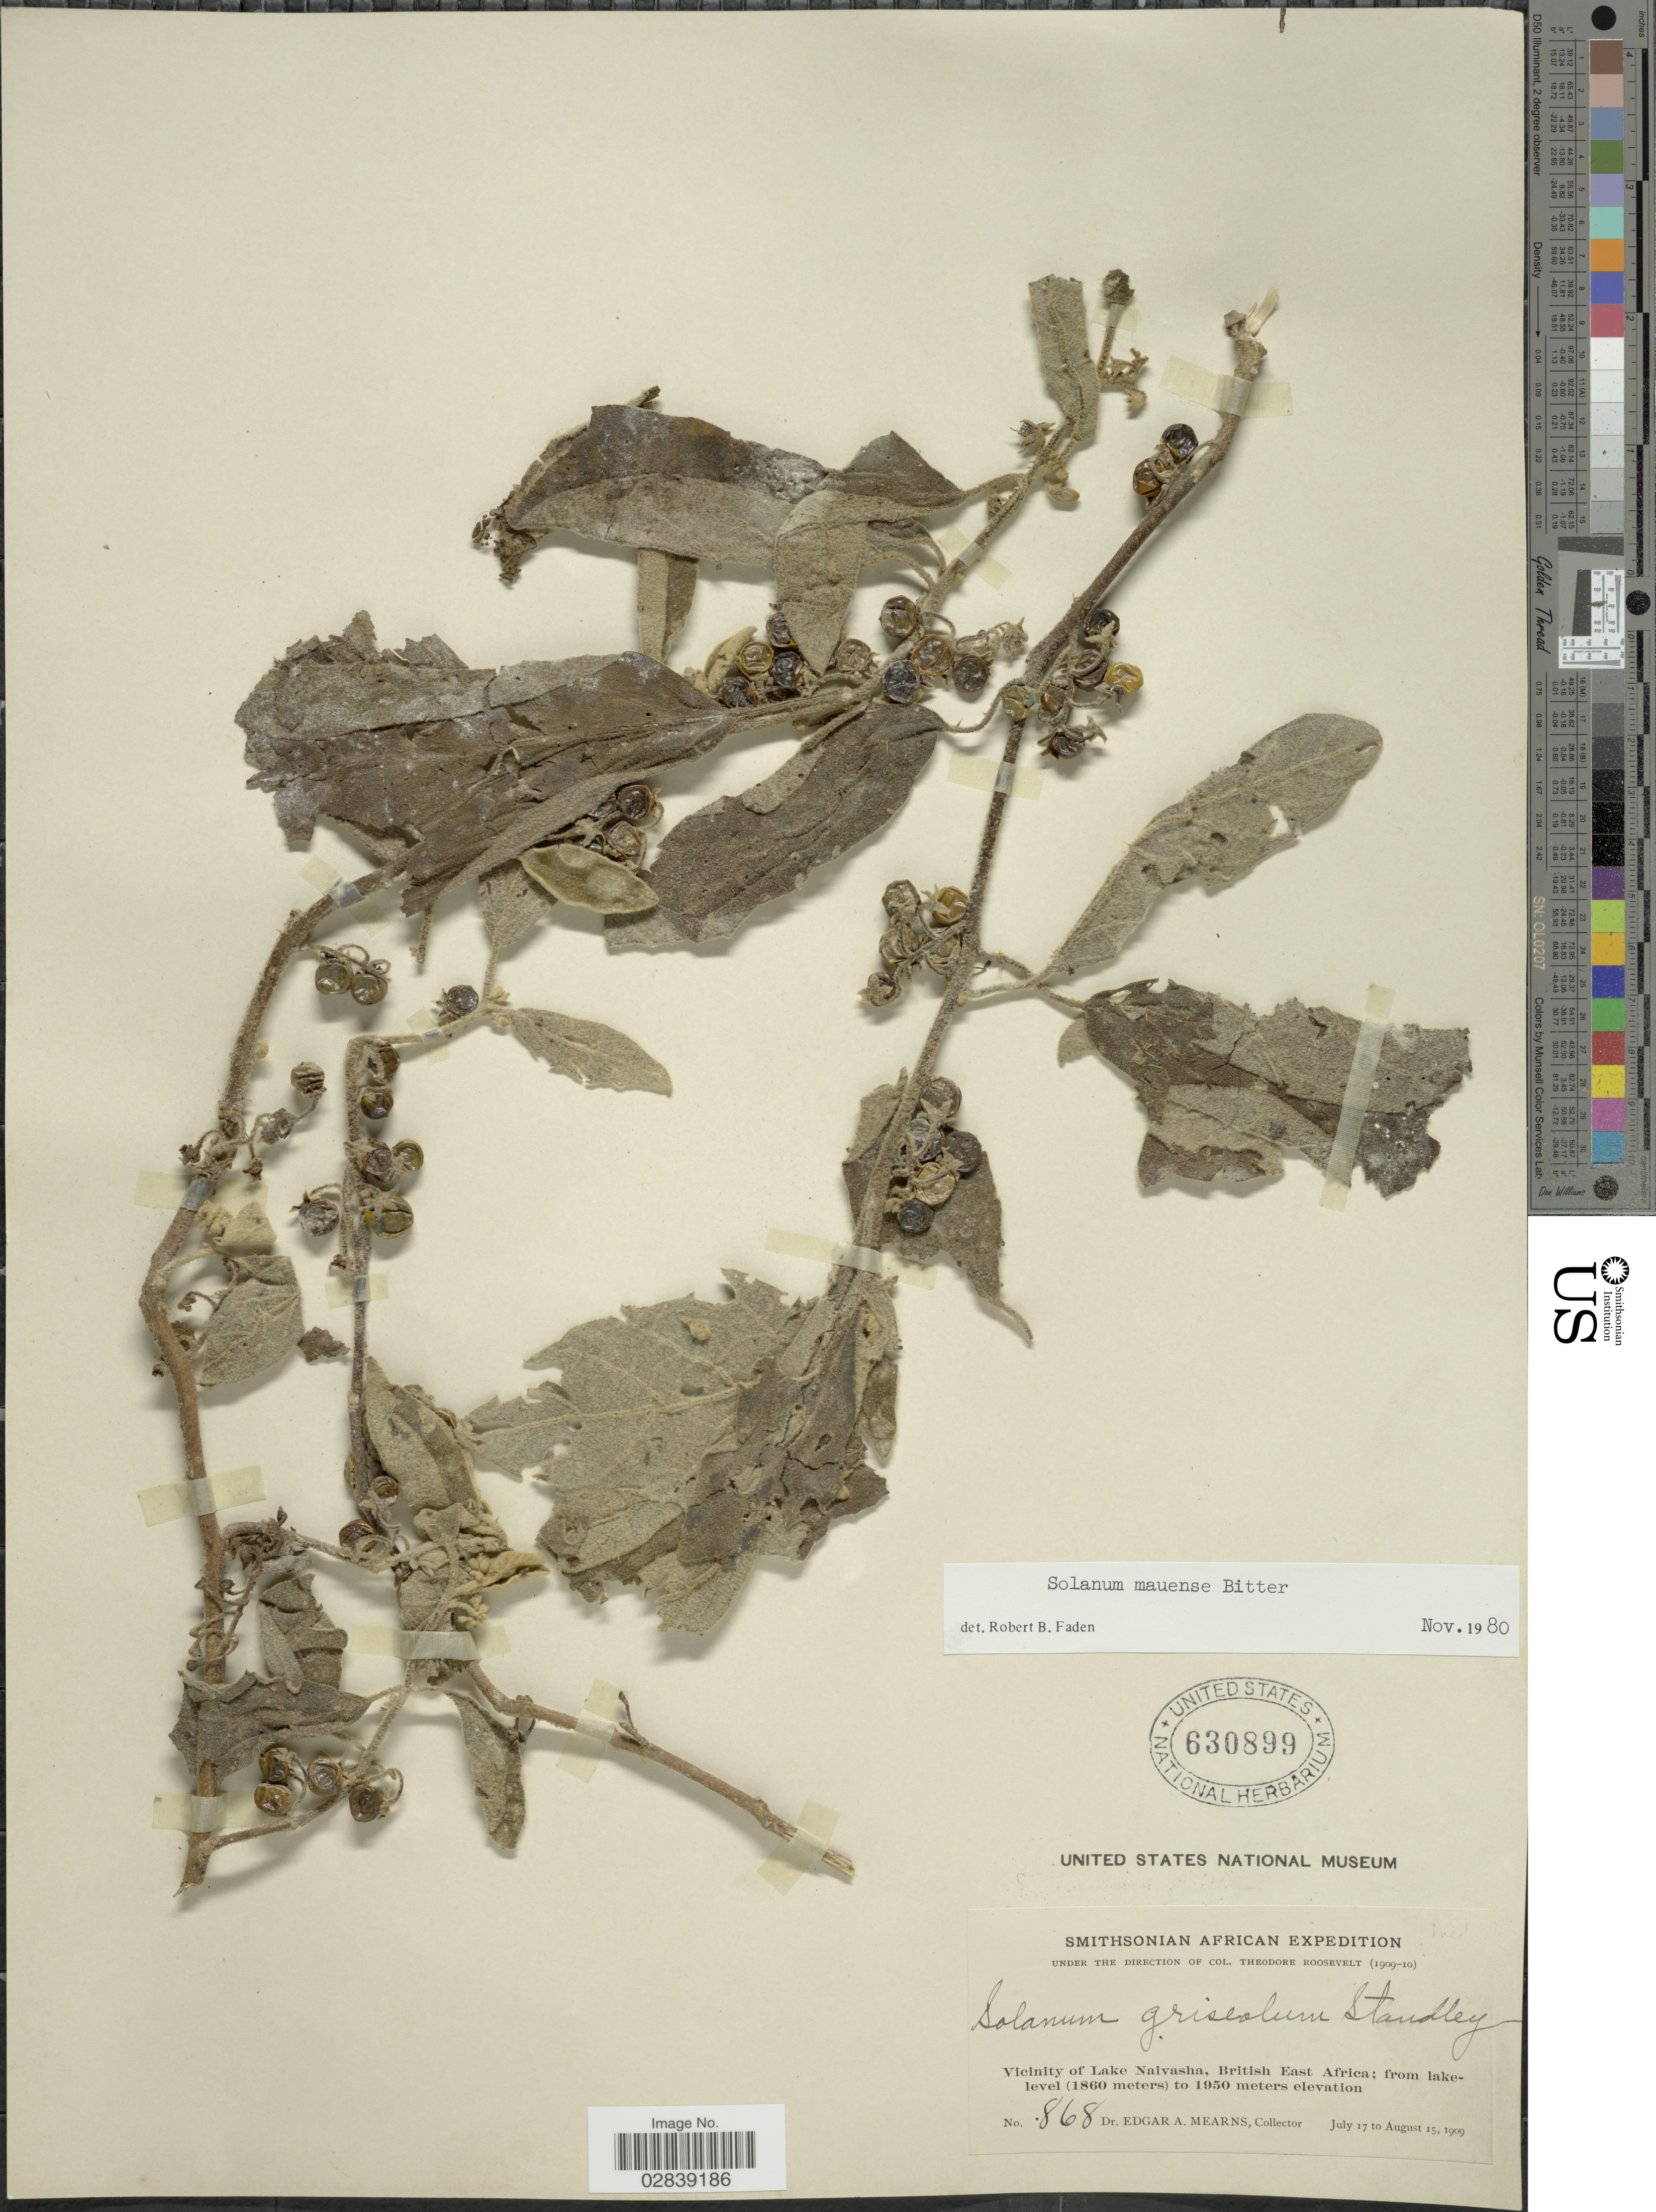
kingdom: Plantae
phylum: Tracheophyta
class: Magnoliopsida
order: Solanales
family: Solanaceae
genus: Solanum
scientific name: Solanum mauense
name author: Bitter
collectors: E. A. Mearns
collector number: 868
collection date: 1909-07-17/1909-08-15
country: Kenya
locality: Vicinity of Lake Naivasha, British East Africa.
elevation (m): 1860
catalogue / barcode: US 630899